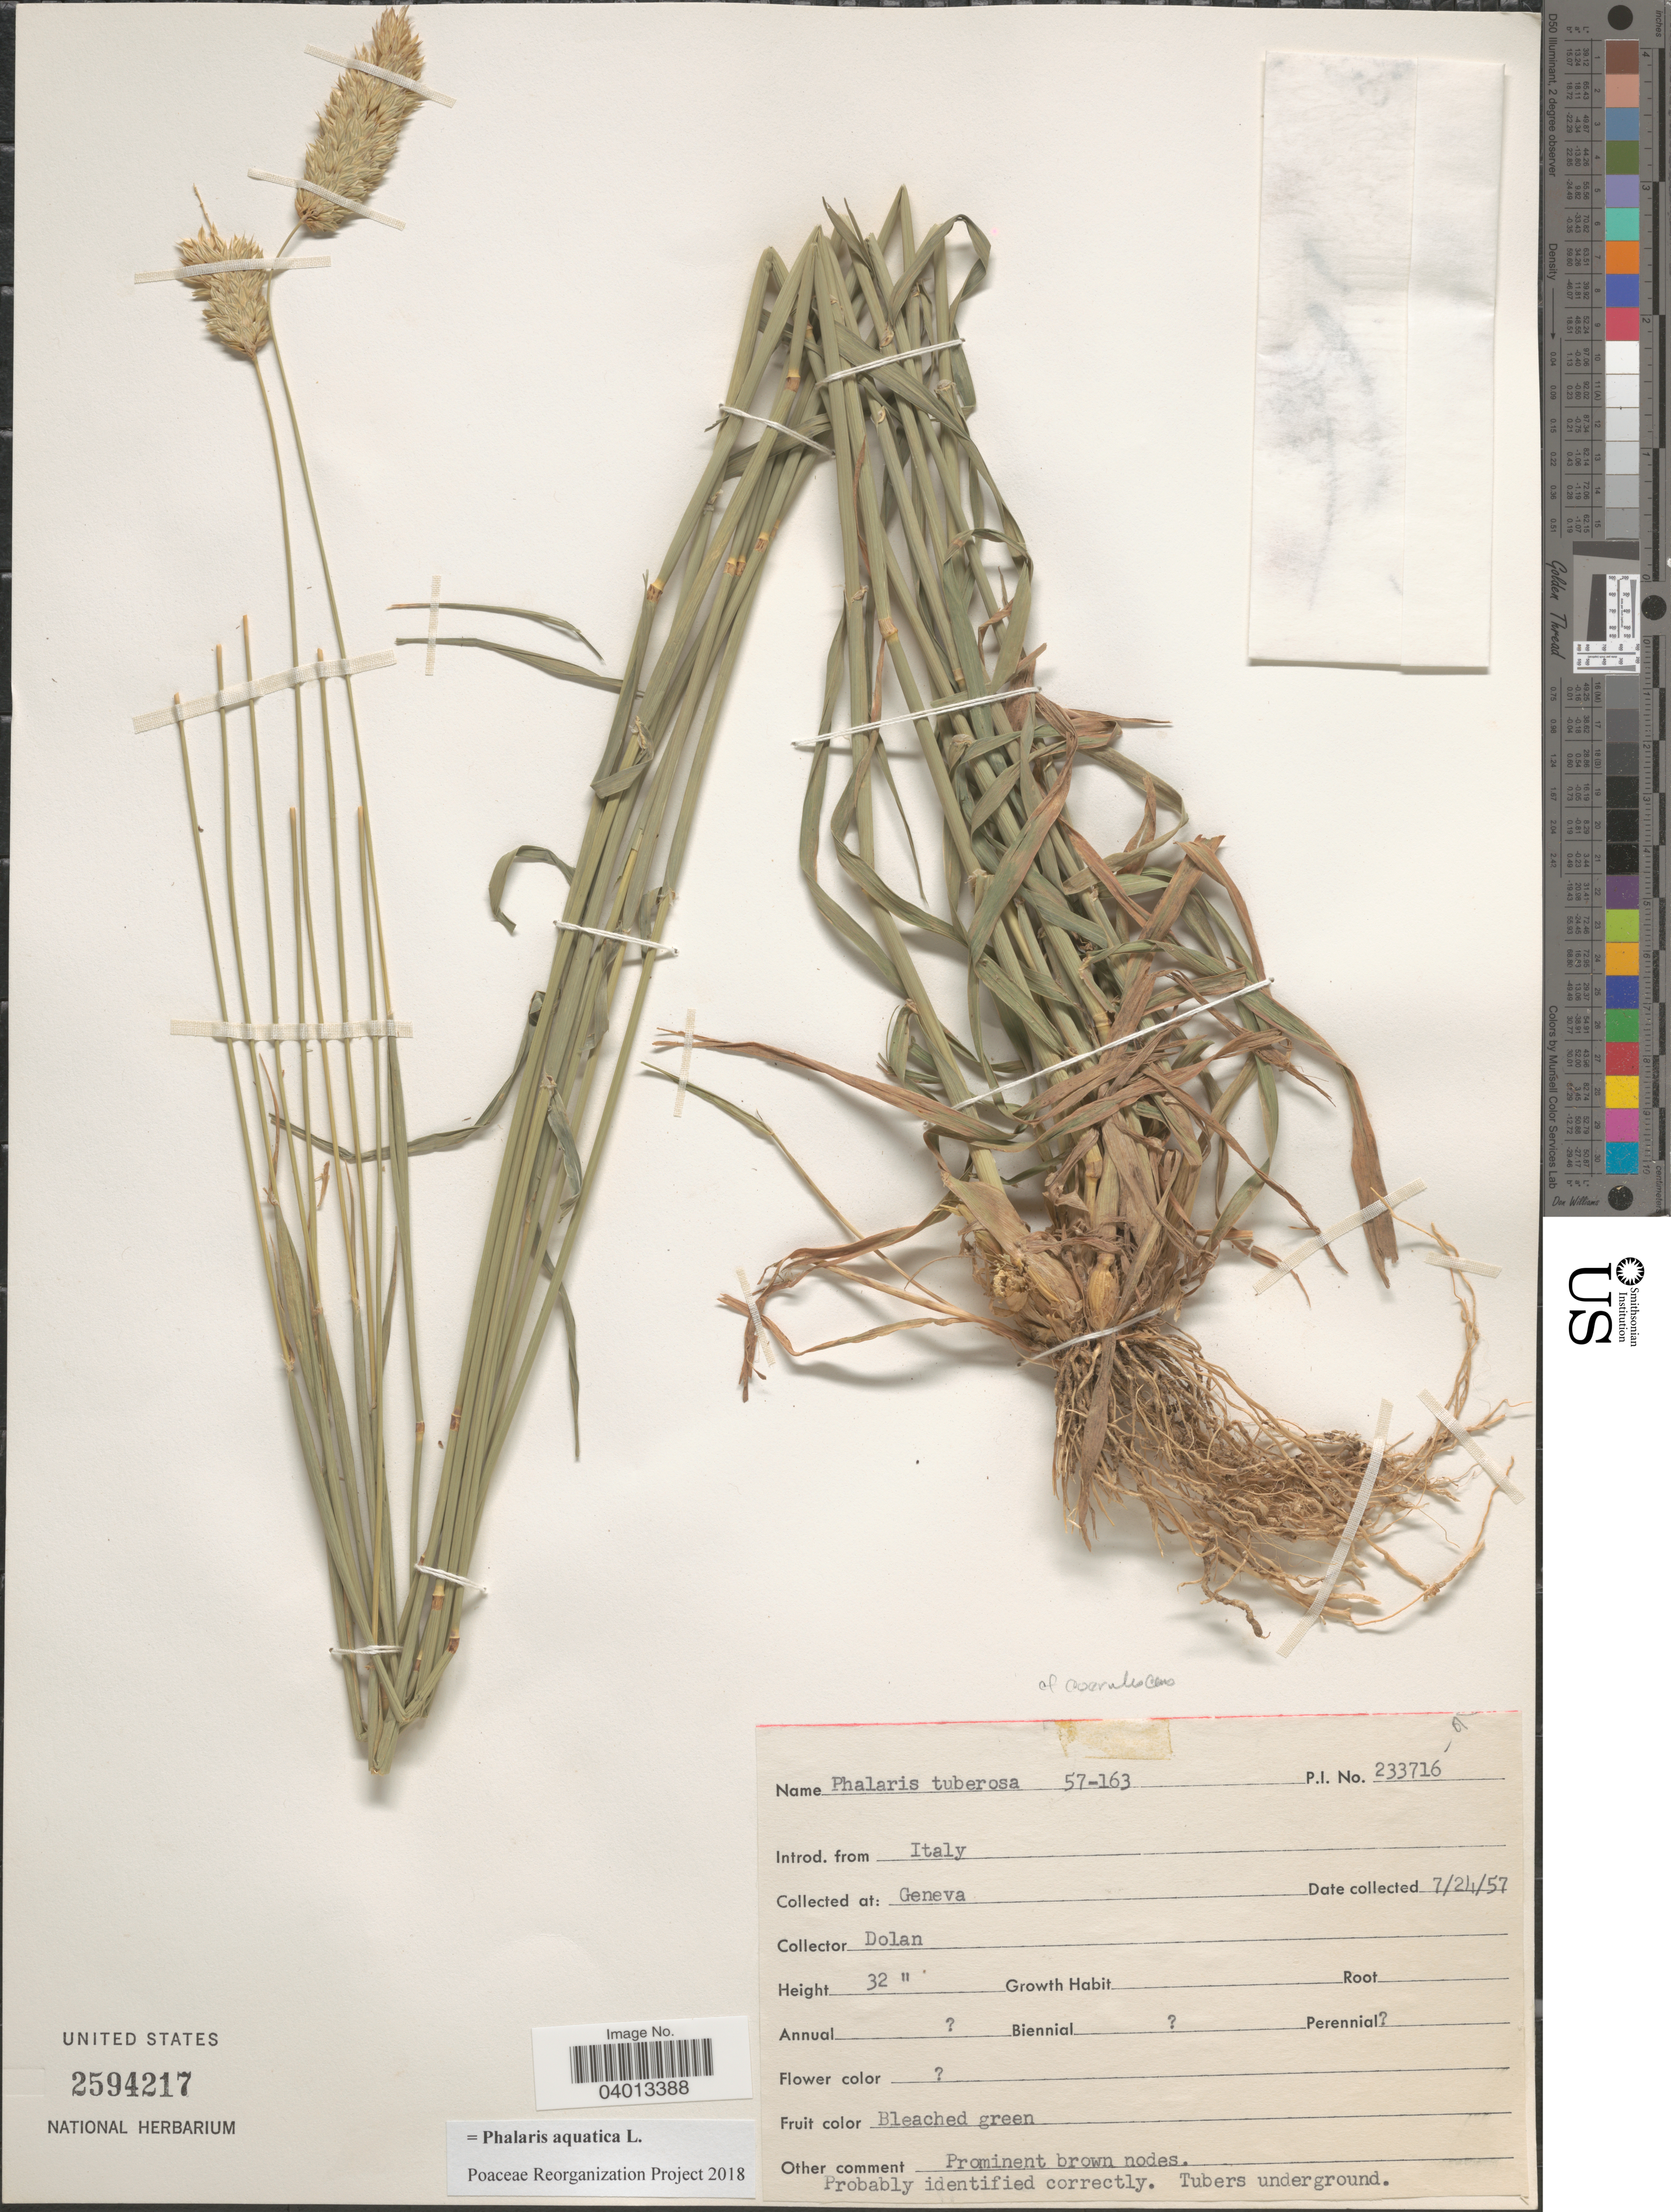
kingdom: Plantae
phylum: Tracheophyta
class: Liliopsida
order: Poales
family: Poaceae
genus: Phalaris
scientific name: Phalaris aquatica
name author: L.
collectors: Dolan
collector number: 233716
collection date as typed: Transcribed d/m/y: 24/7/57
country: Switzerland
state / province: Genève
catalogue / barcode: US 2594217